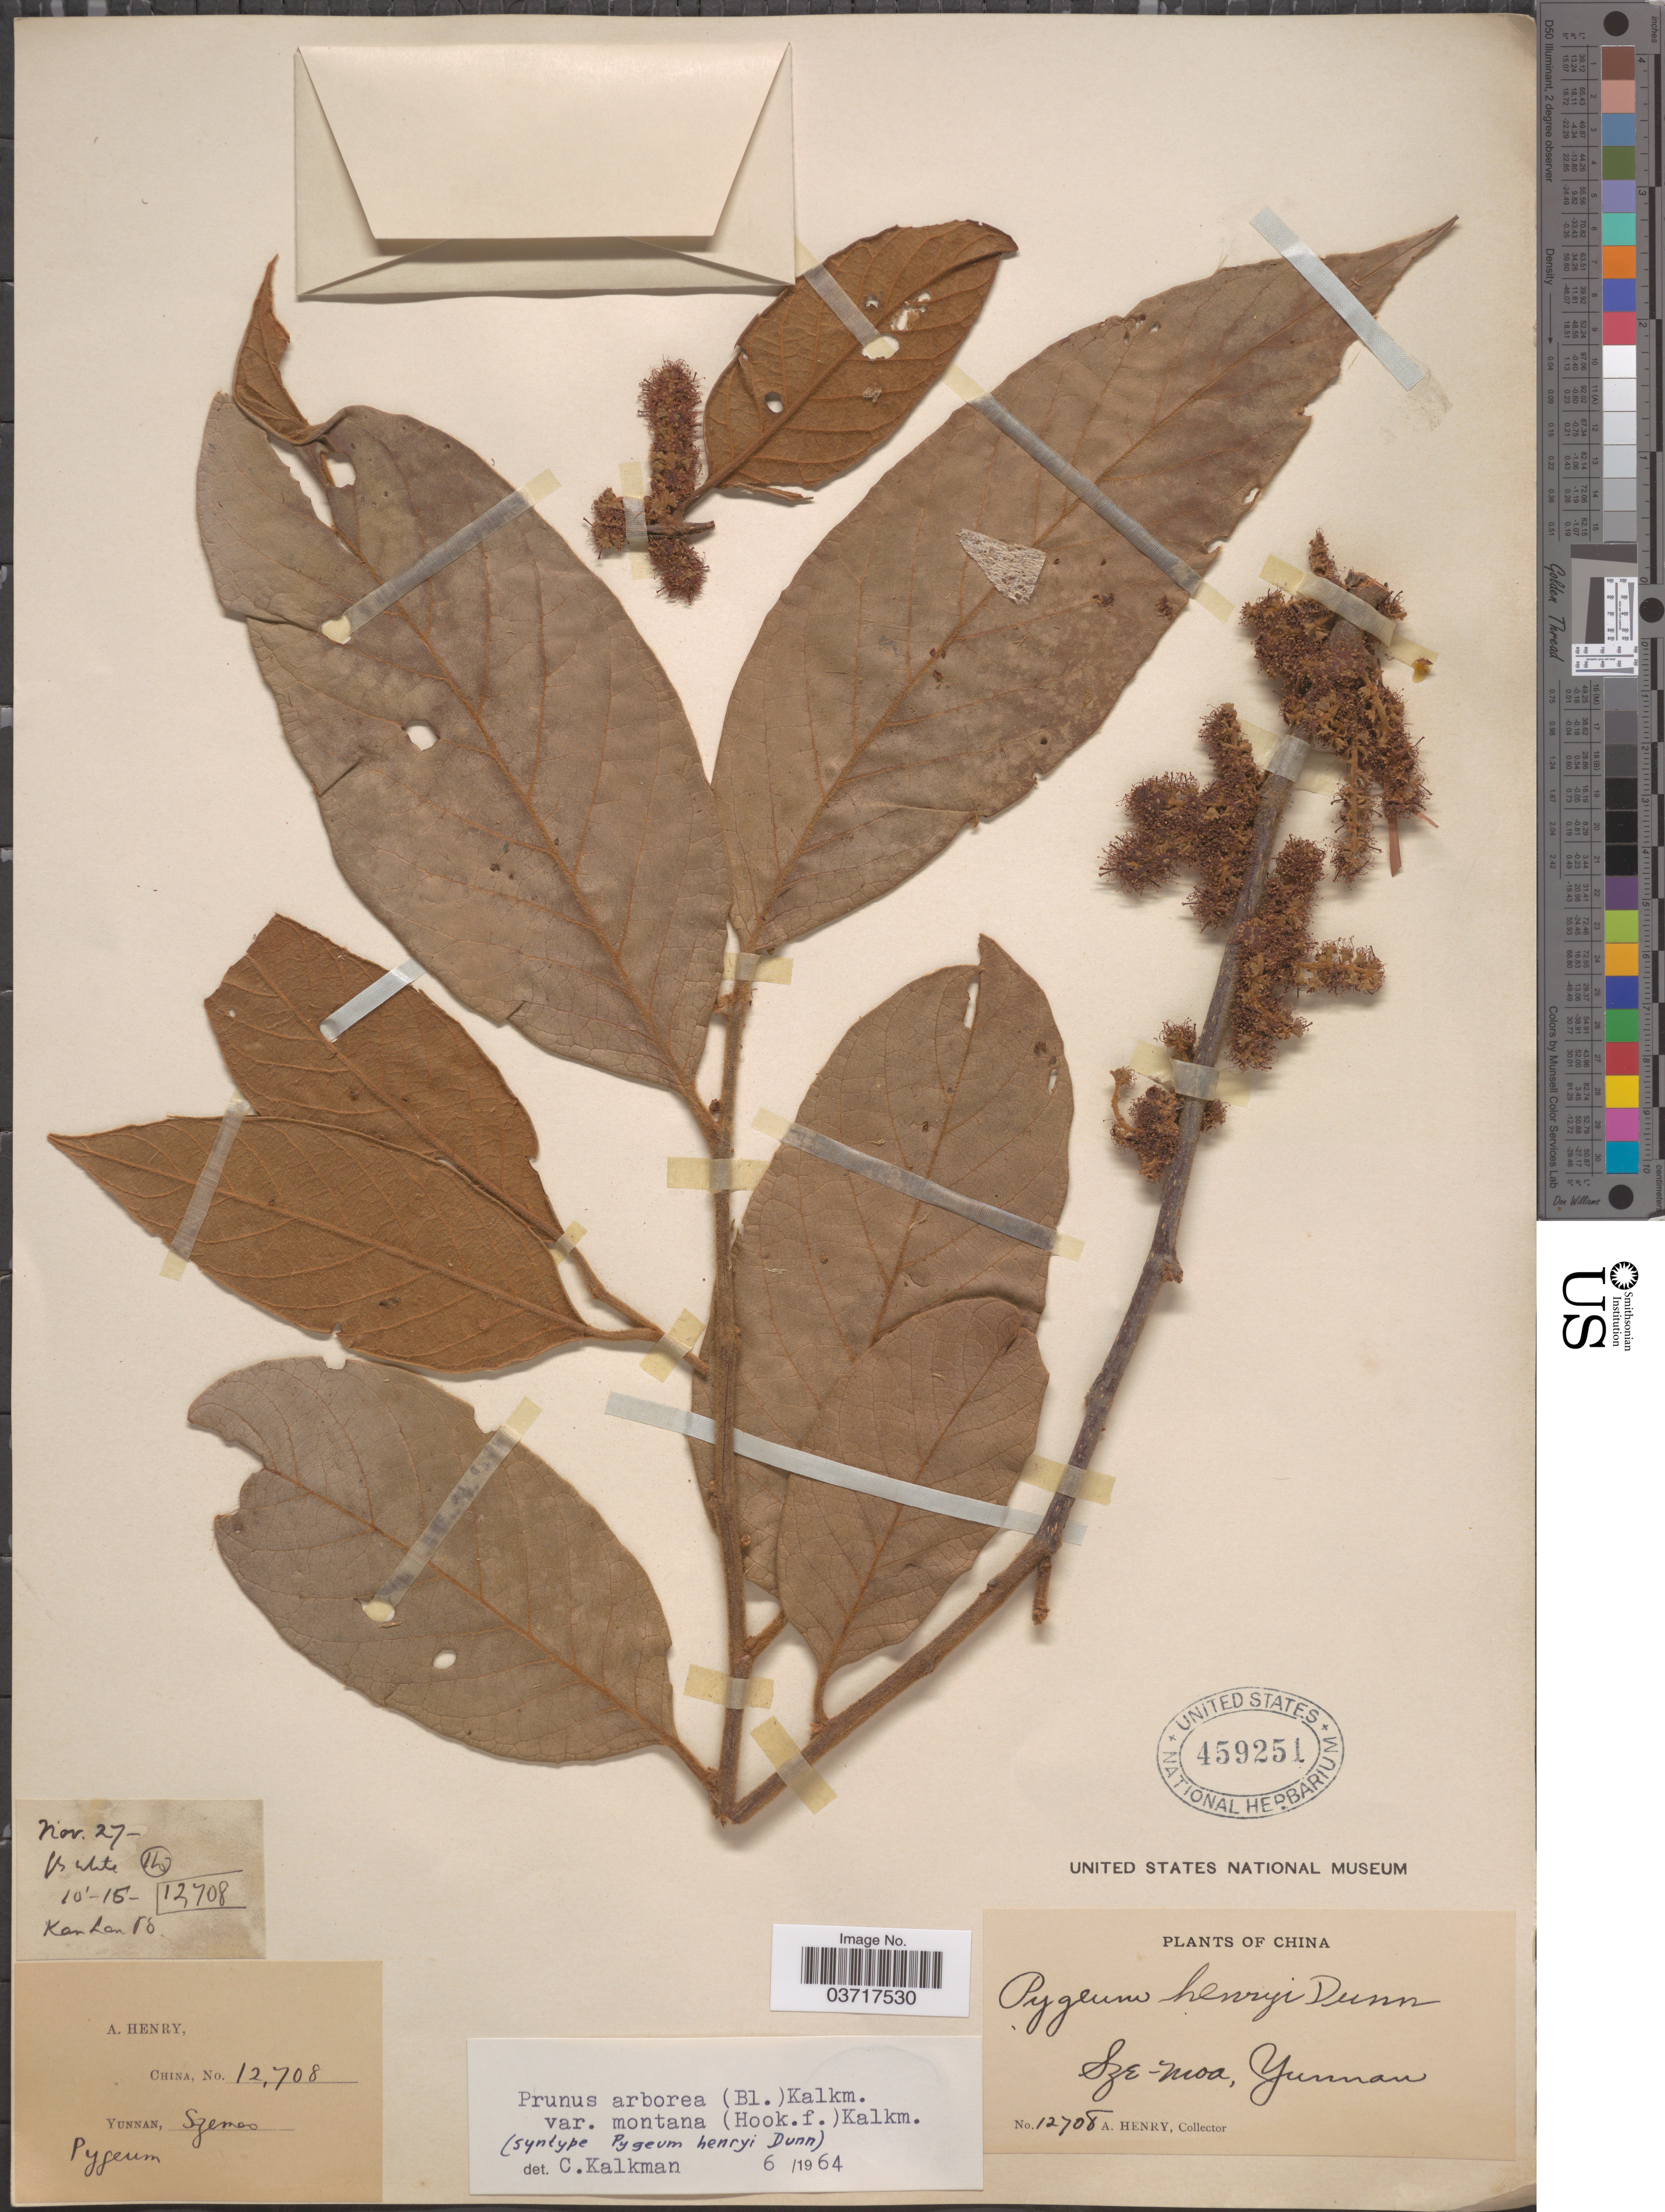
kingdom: Plantae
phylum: Tracheophyta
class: Magnoliopsida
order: Rosales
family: Rosaceae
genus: Prunus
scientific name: Prunus arborea var. montana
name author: (Hook. f.) Kalkman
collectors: A. Henry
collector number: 12708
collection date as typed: Transcribed d/m/y: /11/27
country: China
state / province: Yunnan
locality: Sze-moa.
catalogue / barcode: US 459251